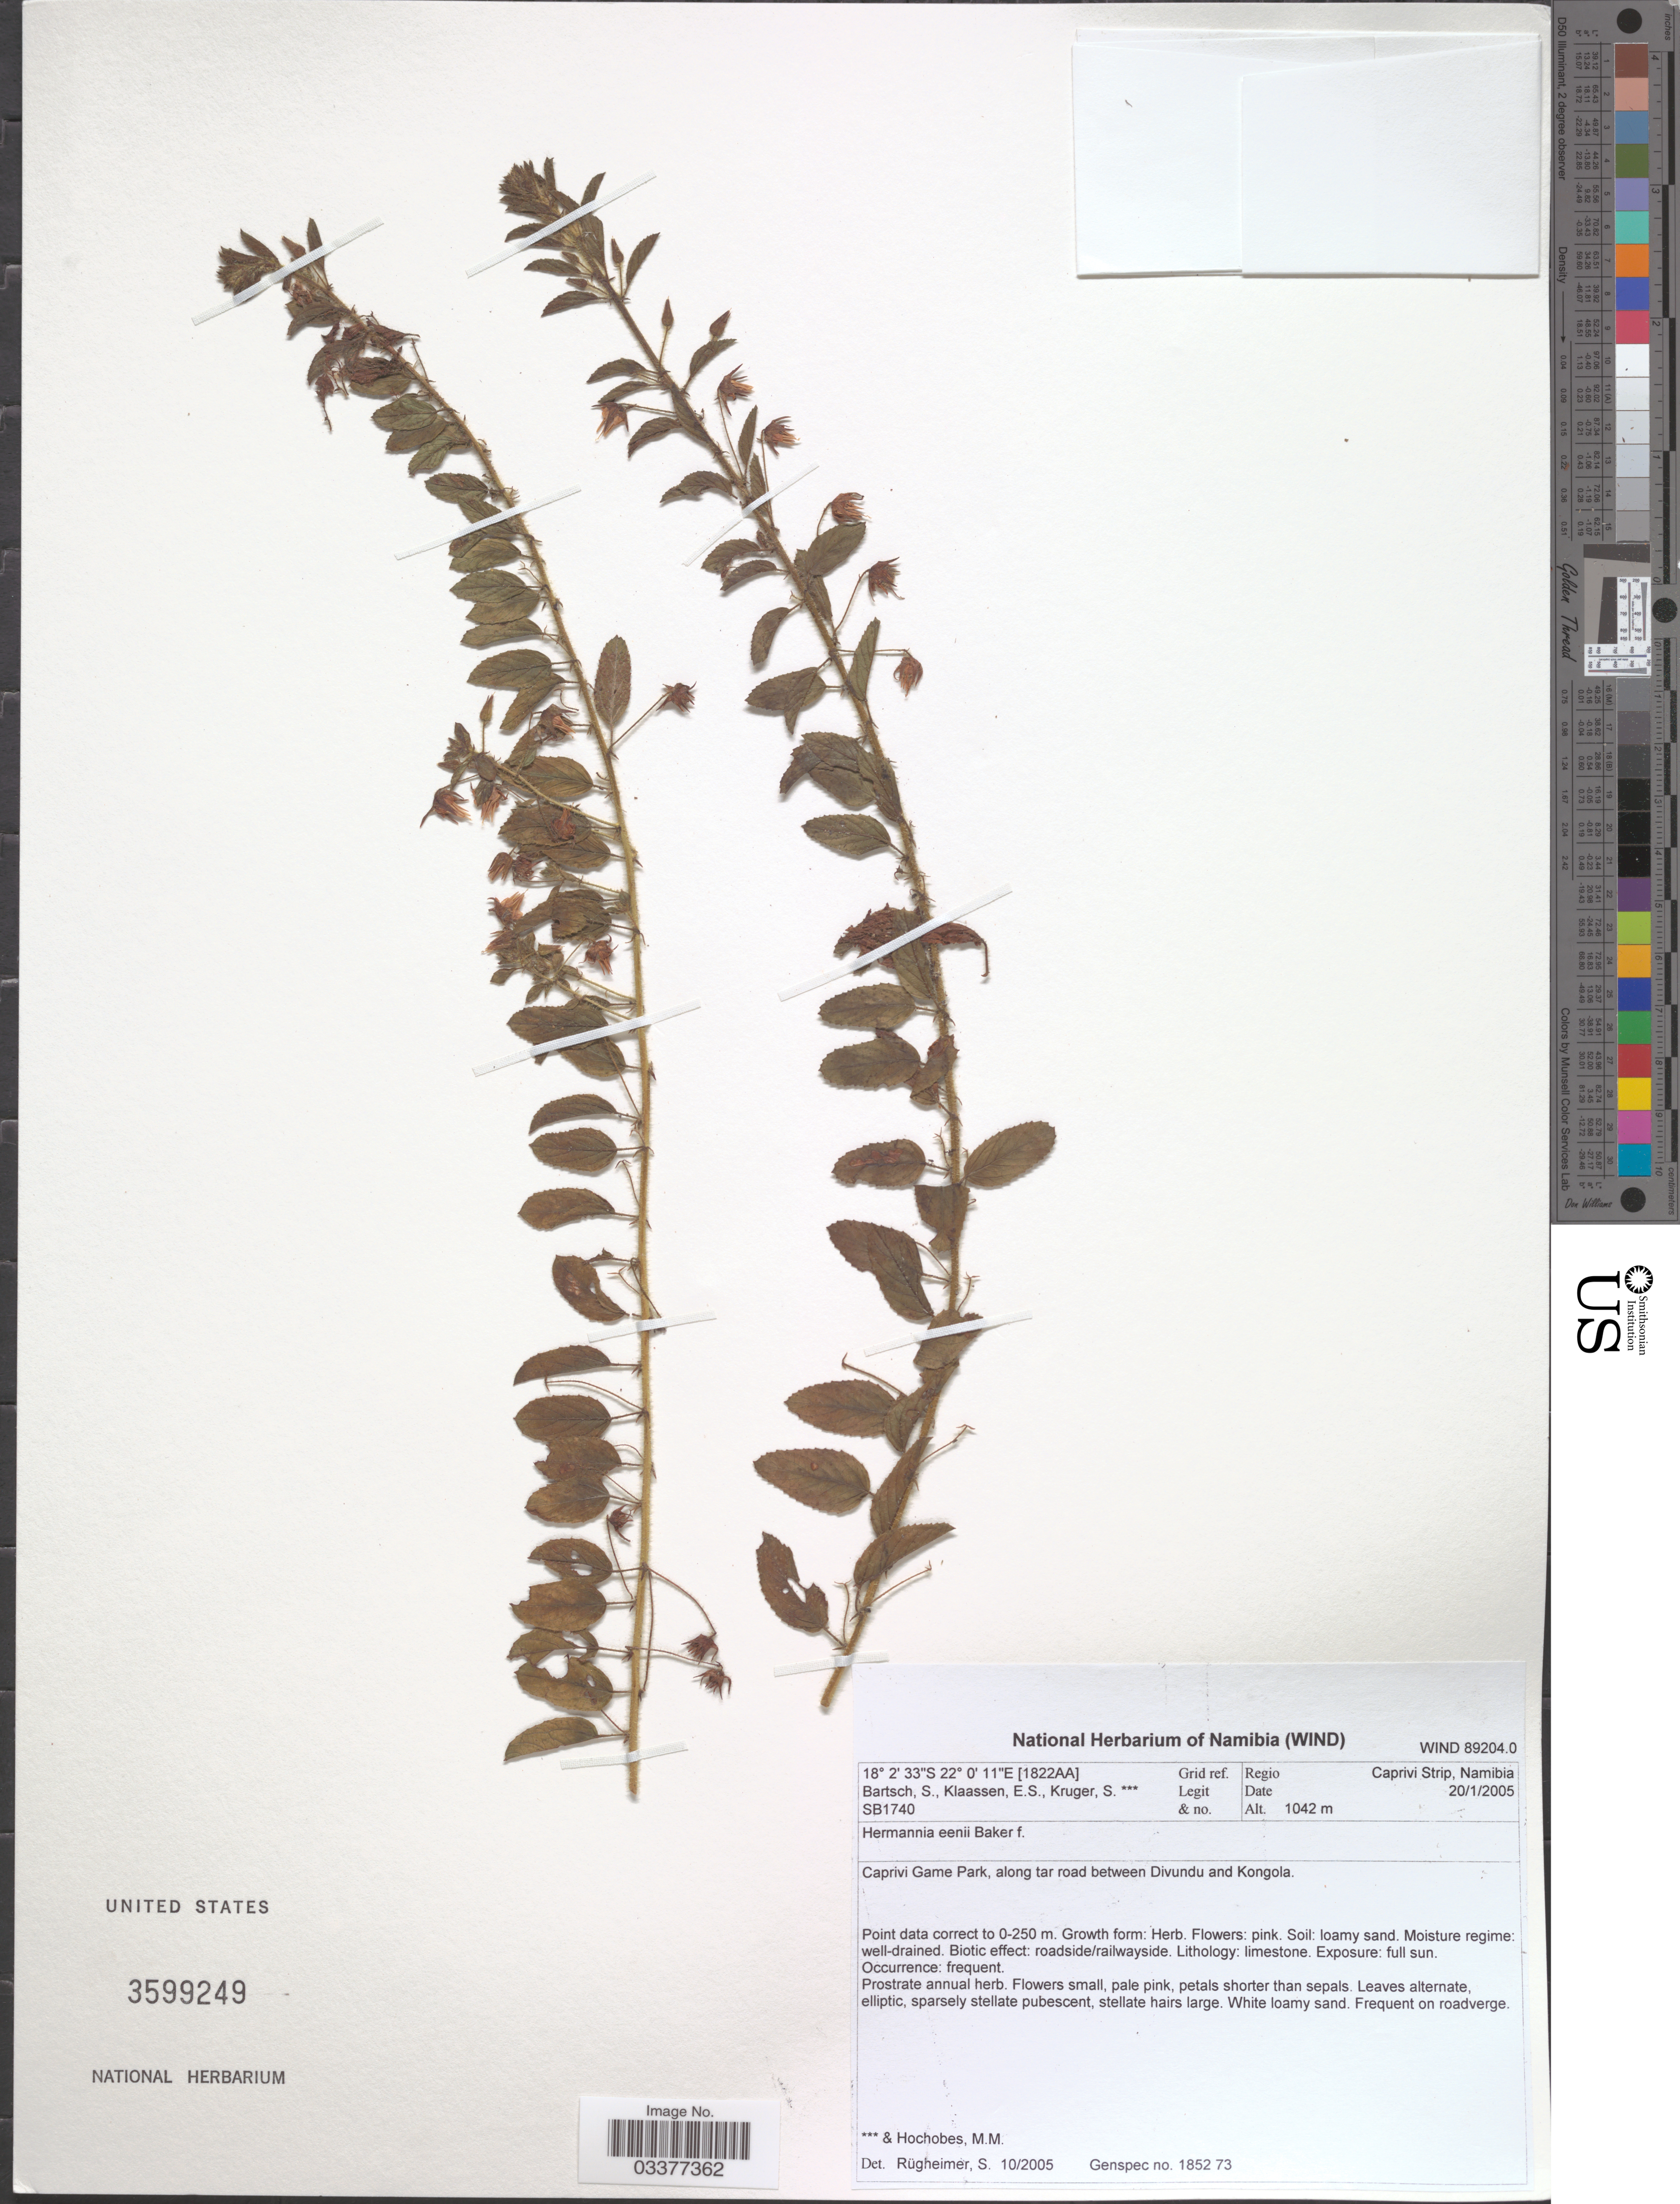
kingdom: Plantae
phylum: Tracheophyta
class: Magnoliopsida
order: Malvales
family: Malvaceae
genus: Hermannia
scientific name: Hermannia eenii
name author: Baker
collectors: S. Bartsch, E. S. Klaassen, S. Kruger & M. Hochobes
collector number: SB1740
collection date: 2005-01-20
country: Namibia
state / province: Caprivi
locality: Grid ref. [1822AA]. Regio Caprivi Strip, Namibia. Caprivi Game Park, along tar road between Divundu and Kongola.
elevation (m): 1042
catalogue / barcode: US 3599249